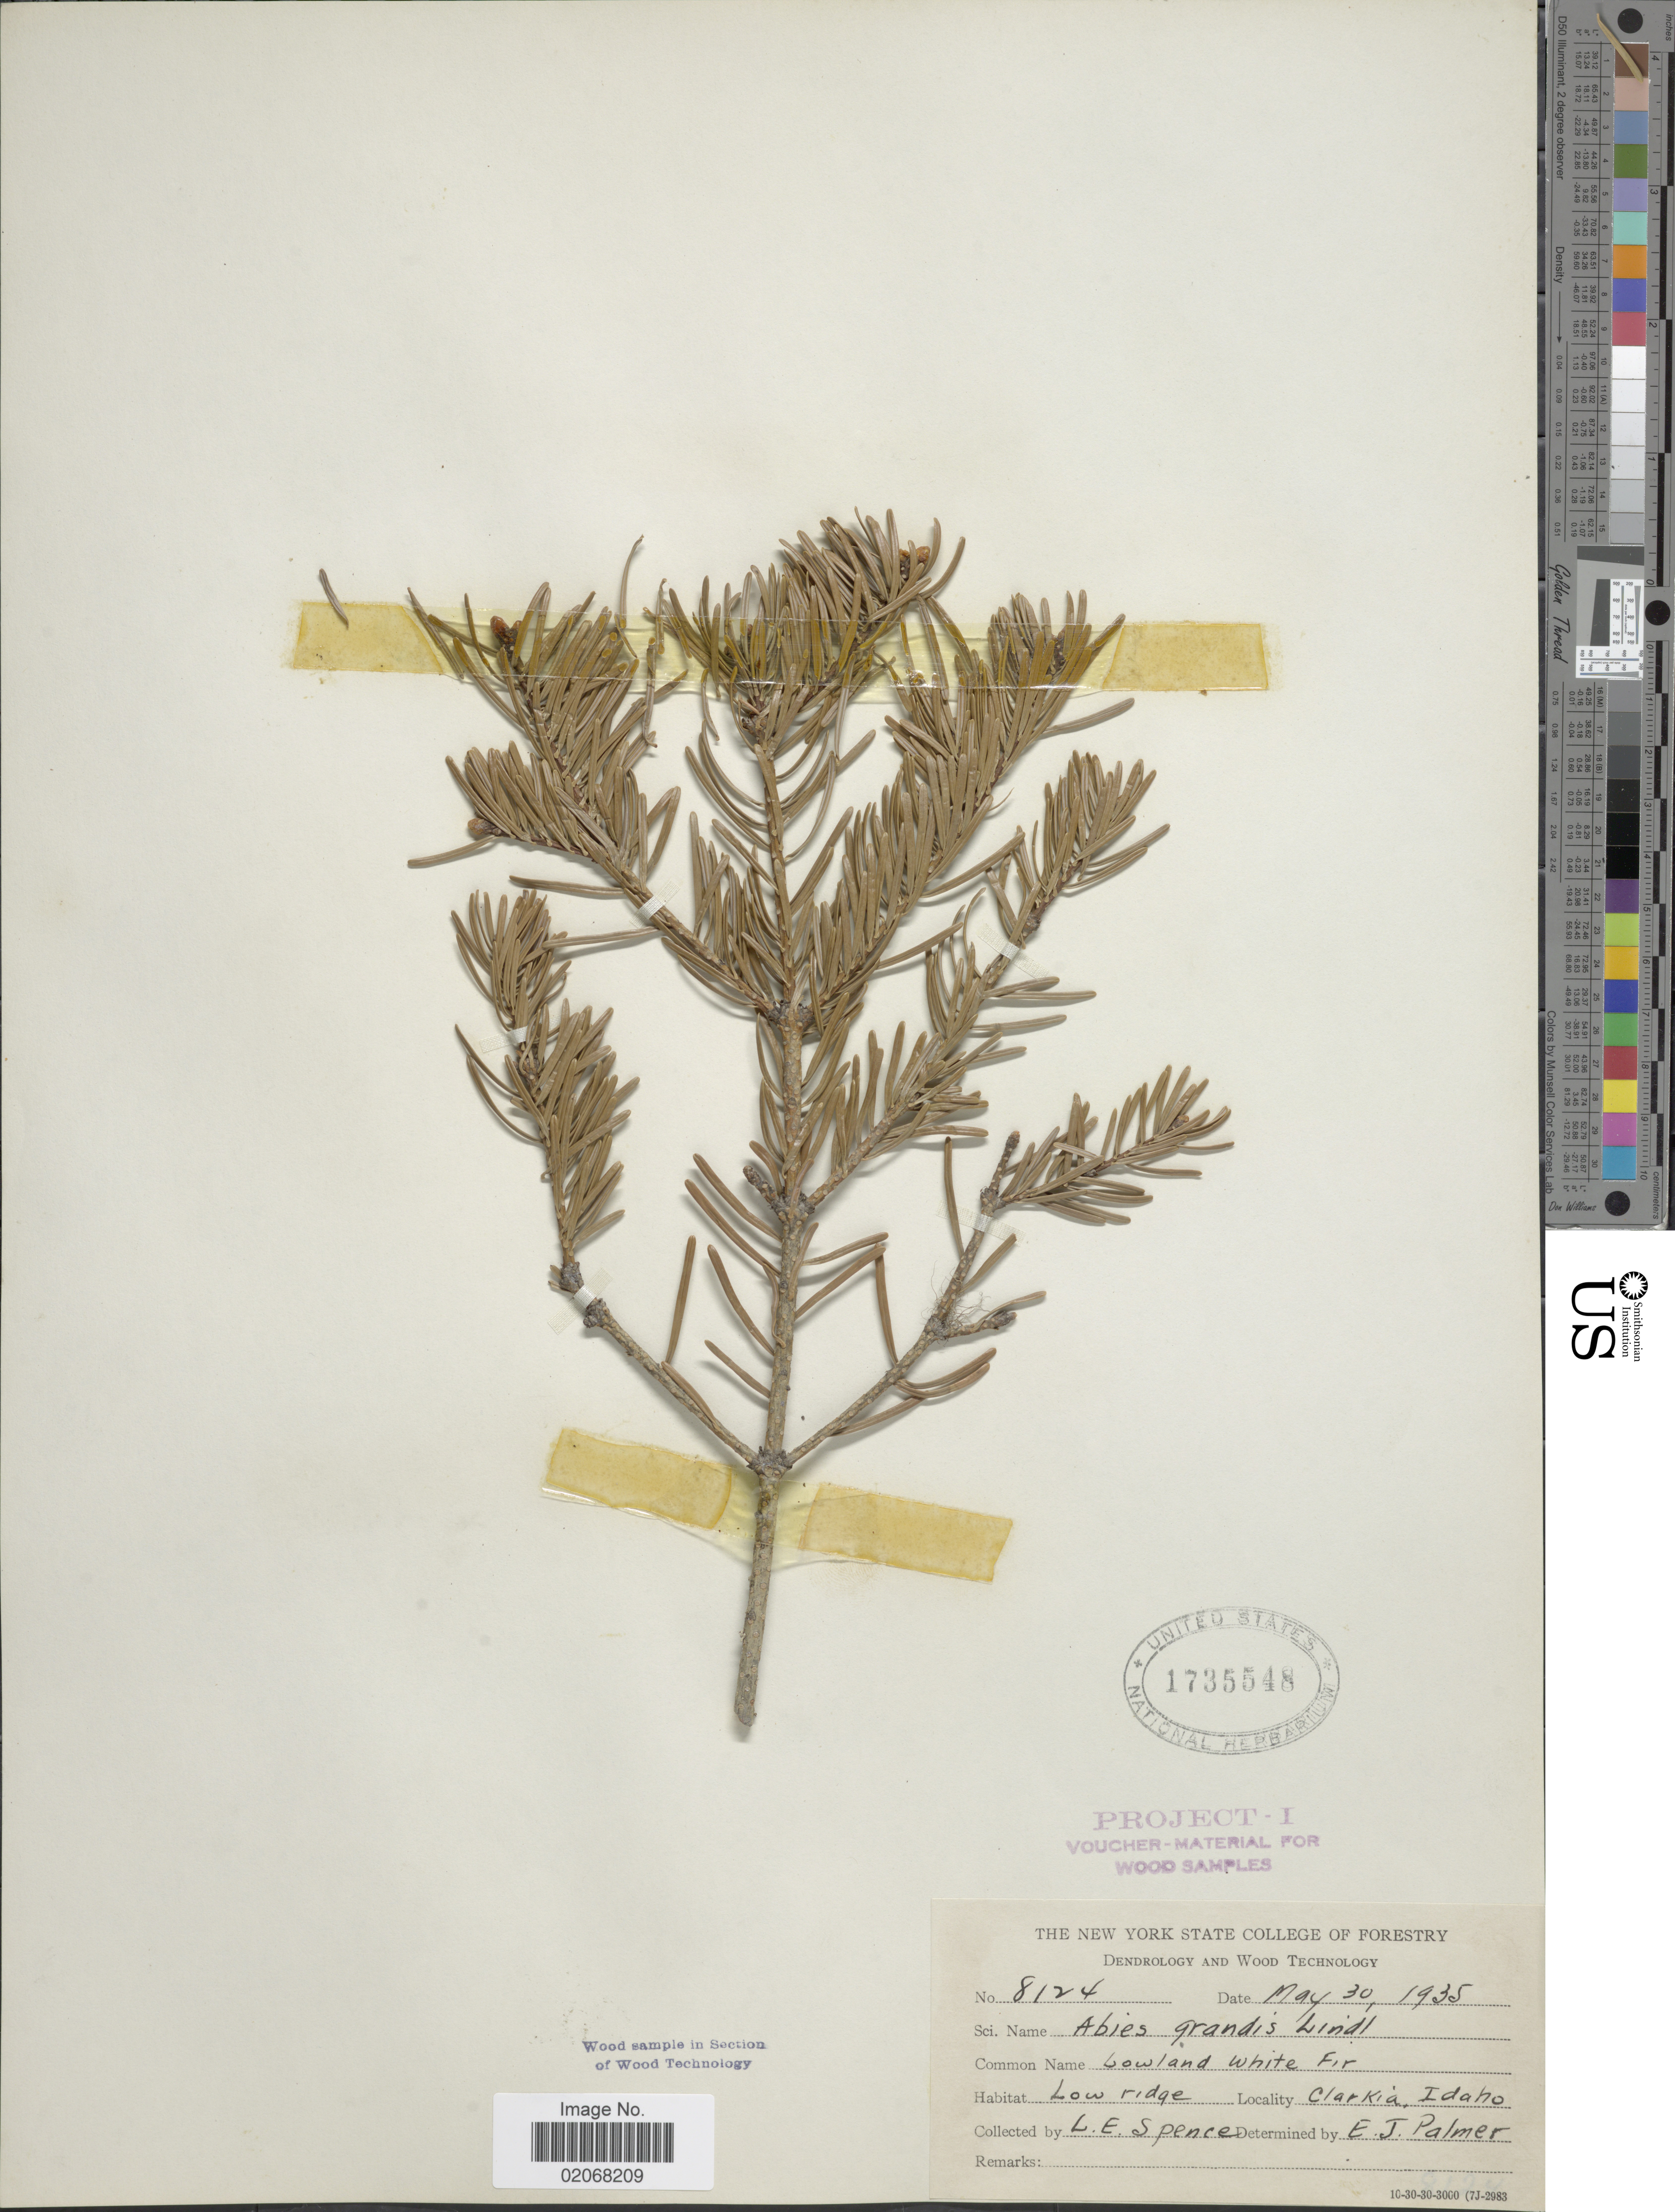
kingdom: Plantae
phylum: Tracheophyta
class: Pinopsida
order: Pinales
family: Pinaceae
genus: Abies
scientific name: Abies grandis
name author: (Douglas ex D. Don) Lindl.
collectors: L. Spence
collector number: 8124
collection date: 1935-05-30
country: United States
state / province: Idaho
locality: Clarkia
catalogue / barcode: US 1735548